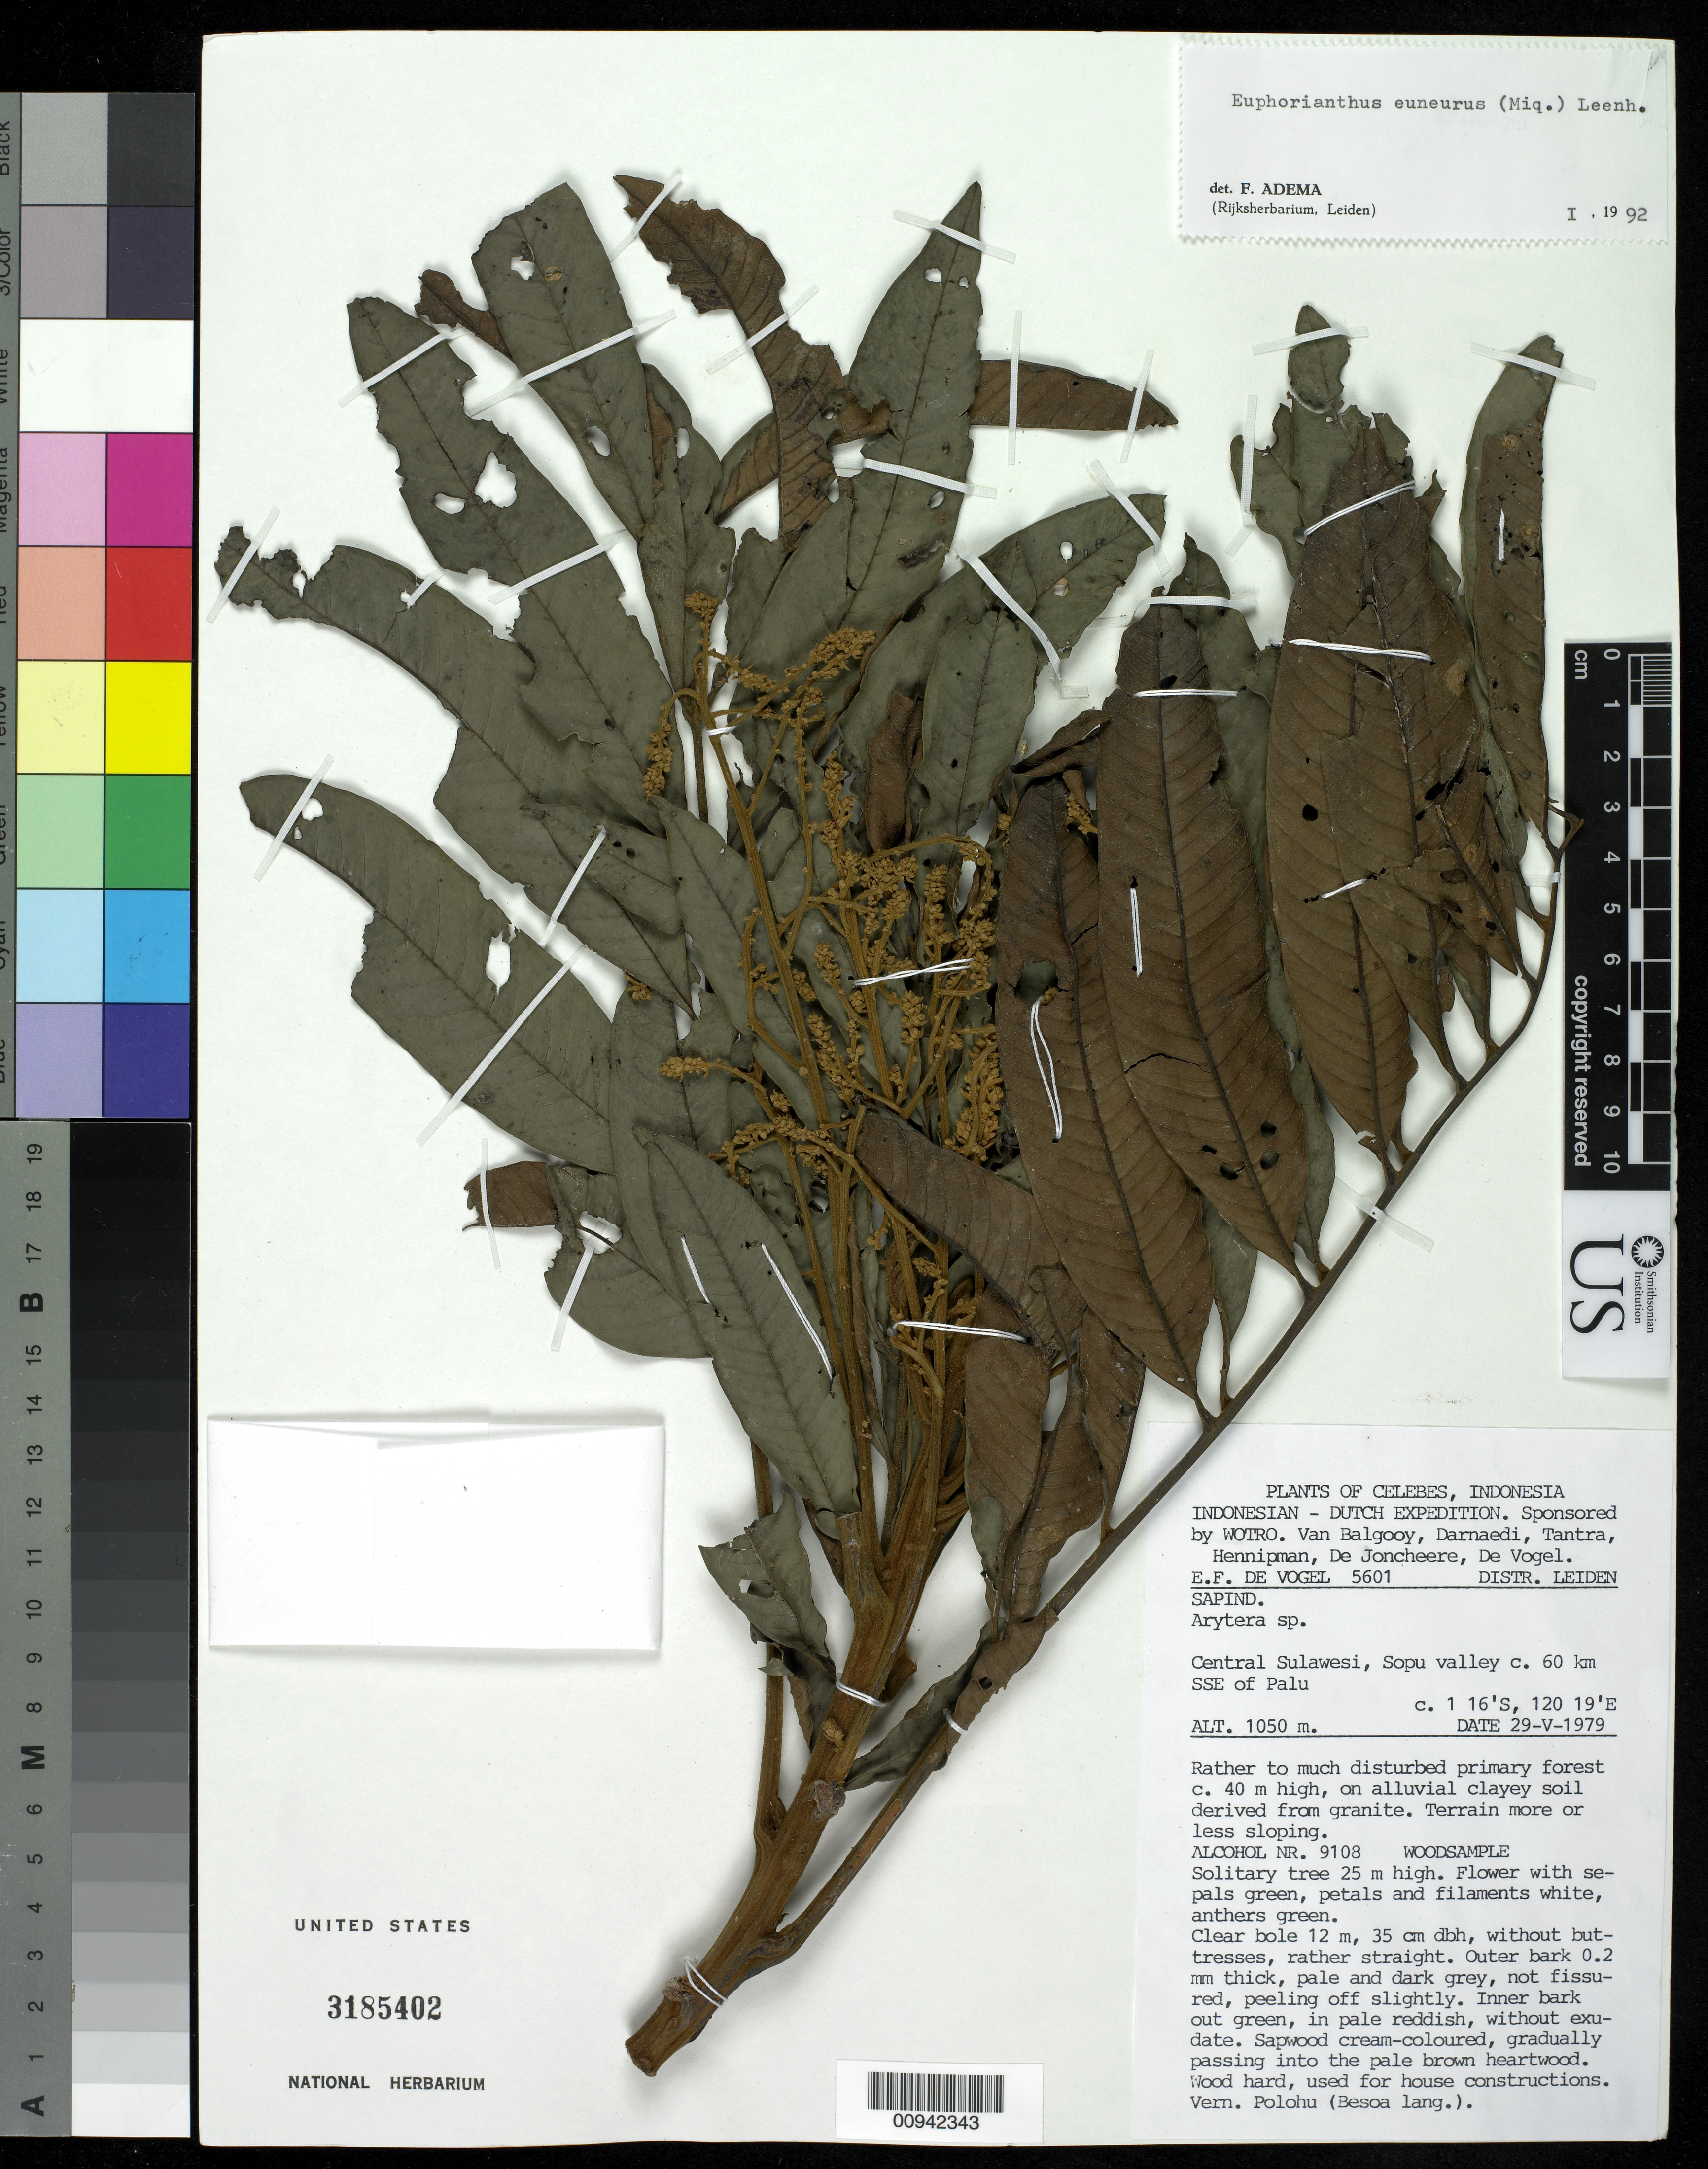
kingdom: Plantae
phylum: Tracheophyta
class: Magnoliopsida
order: Sapindales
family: Sapindaceae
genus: Euphorianthus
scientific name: Euphorianthus euneurus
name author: (Miq.) Leenh.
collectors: E. F. de Vogel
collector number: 5601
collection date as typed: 29 May 1979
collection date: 1979-05-29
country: Indonesia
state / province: Sulawesi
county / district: Sulawesi Tengah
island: Sulawesi [Celebes]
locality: Central Sulawesi, Sopu valley c. 60 km SSE of Palu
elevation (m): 1050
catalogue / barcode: US 3185402